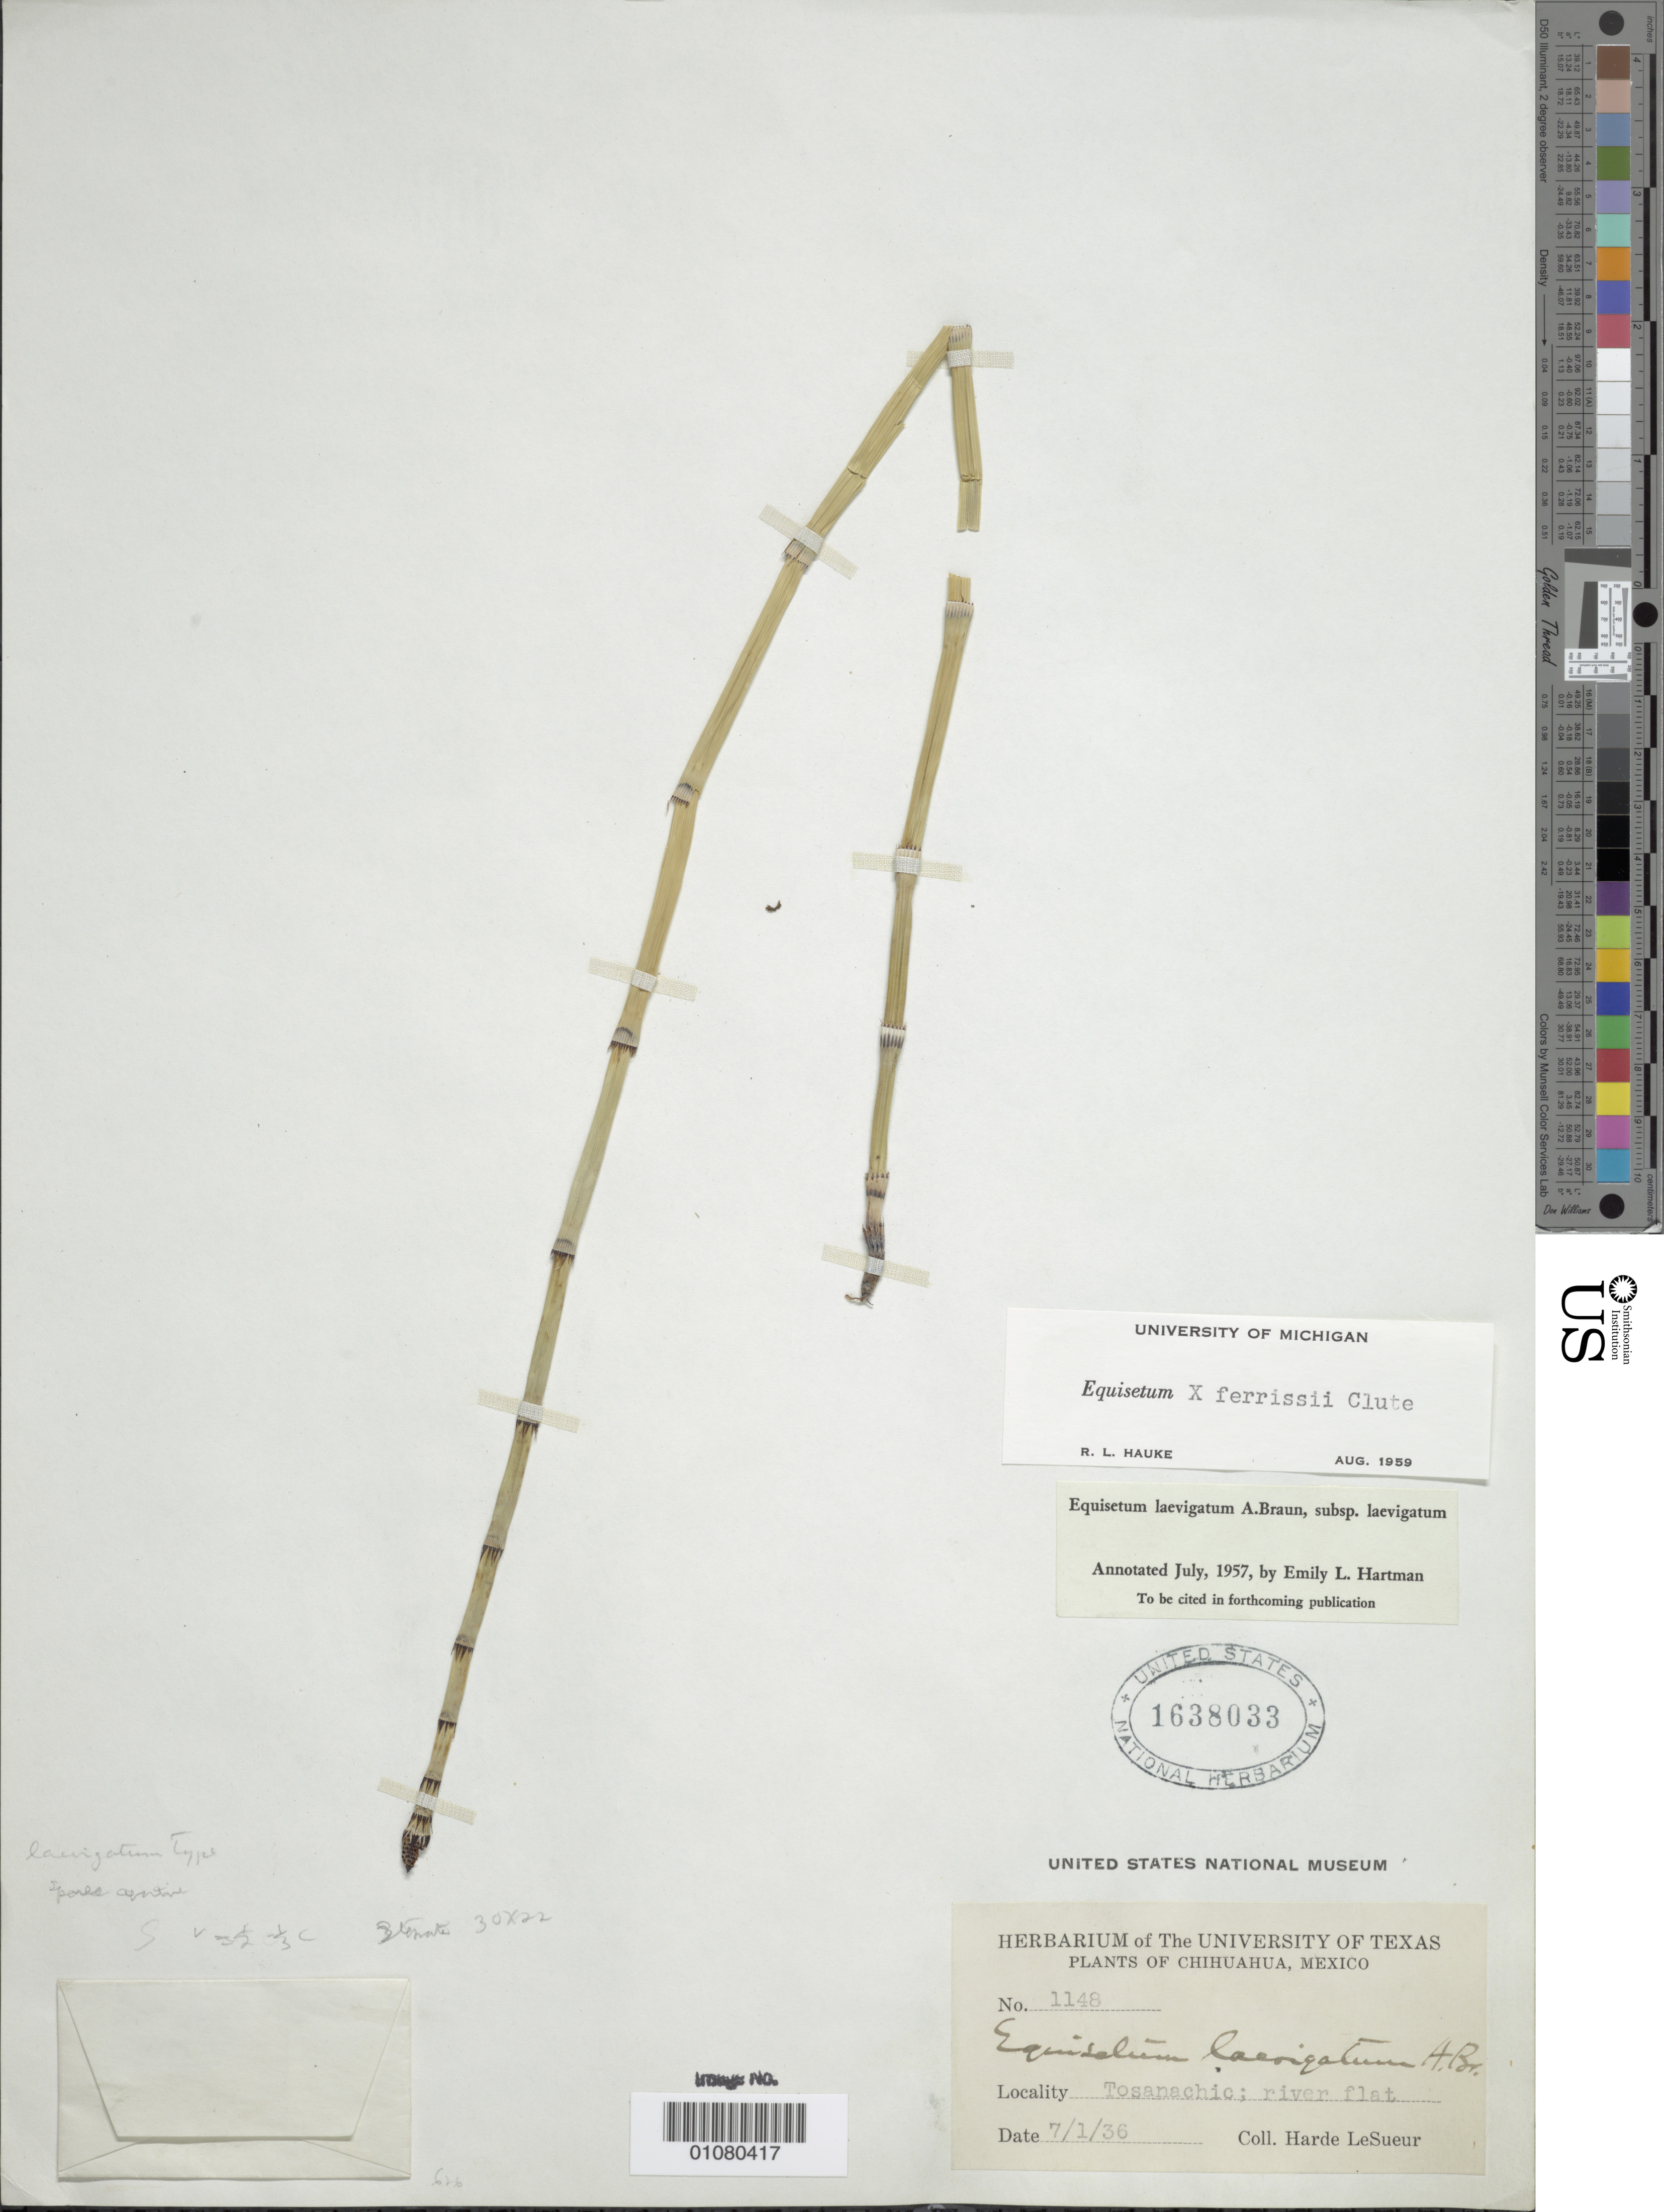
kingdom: Plantae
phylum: Tracheophyta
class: Polypodiopsida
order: Equisetales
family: Equisetaceae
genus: Equisetum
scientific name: Equisetum x ferrissii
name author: Clute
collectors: D. H. LeSueur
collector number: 1148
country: Mexico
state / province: Chihuahua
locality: Tosanachic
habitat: river flat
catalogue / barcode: US 1638033